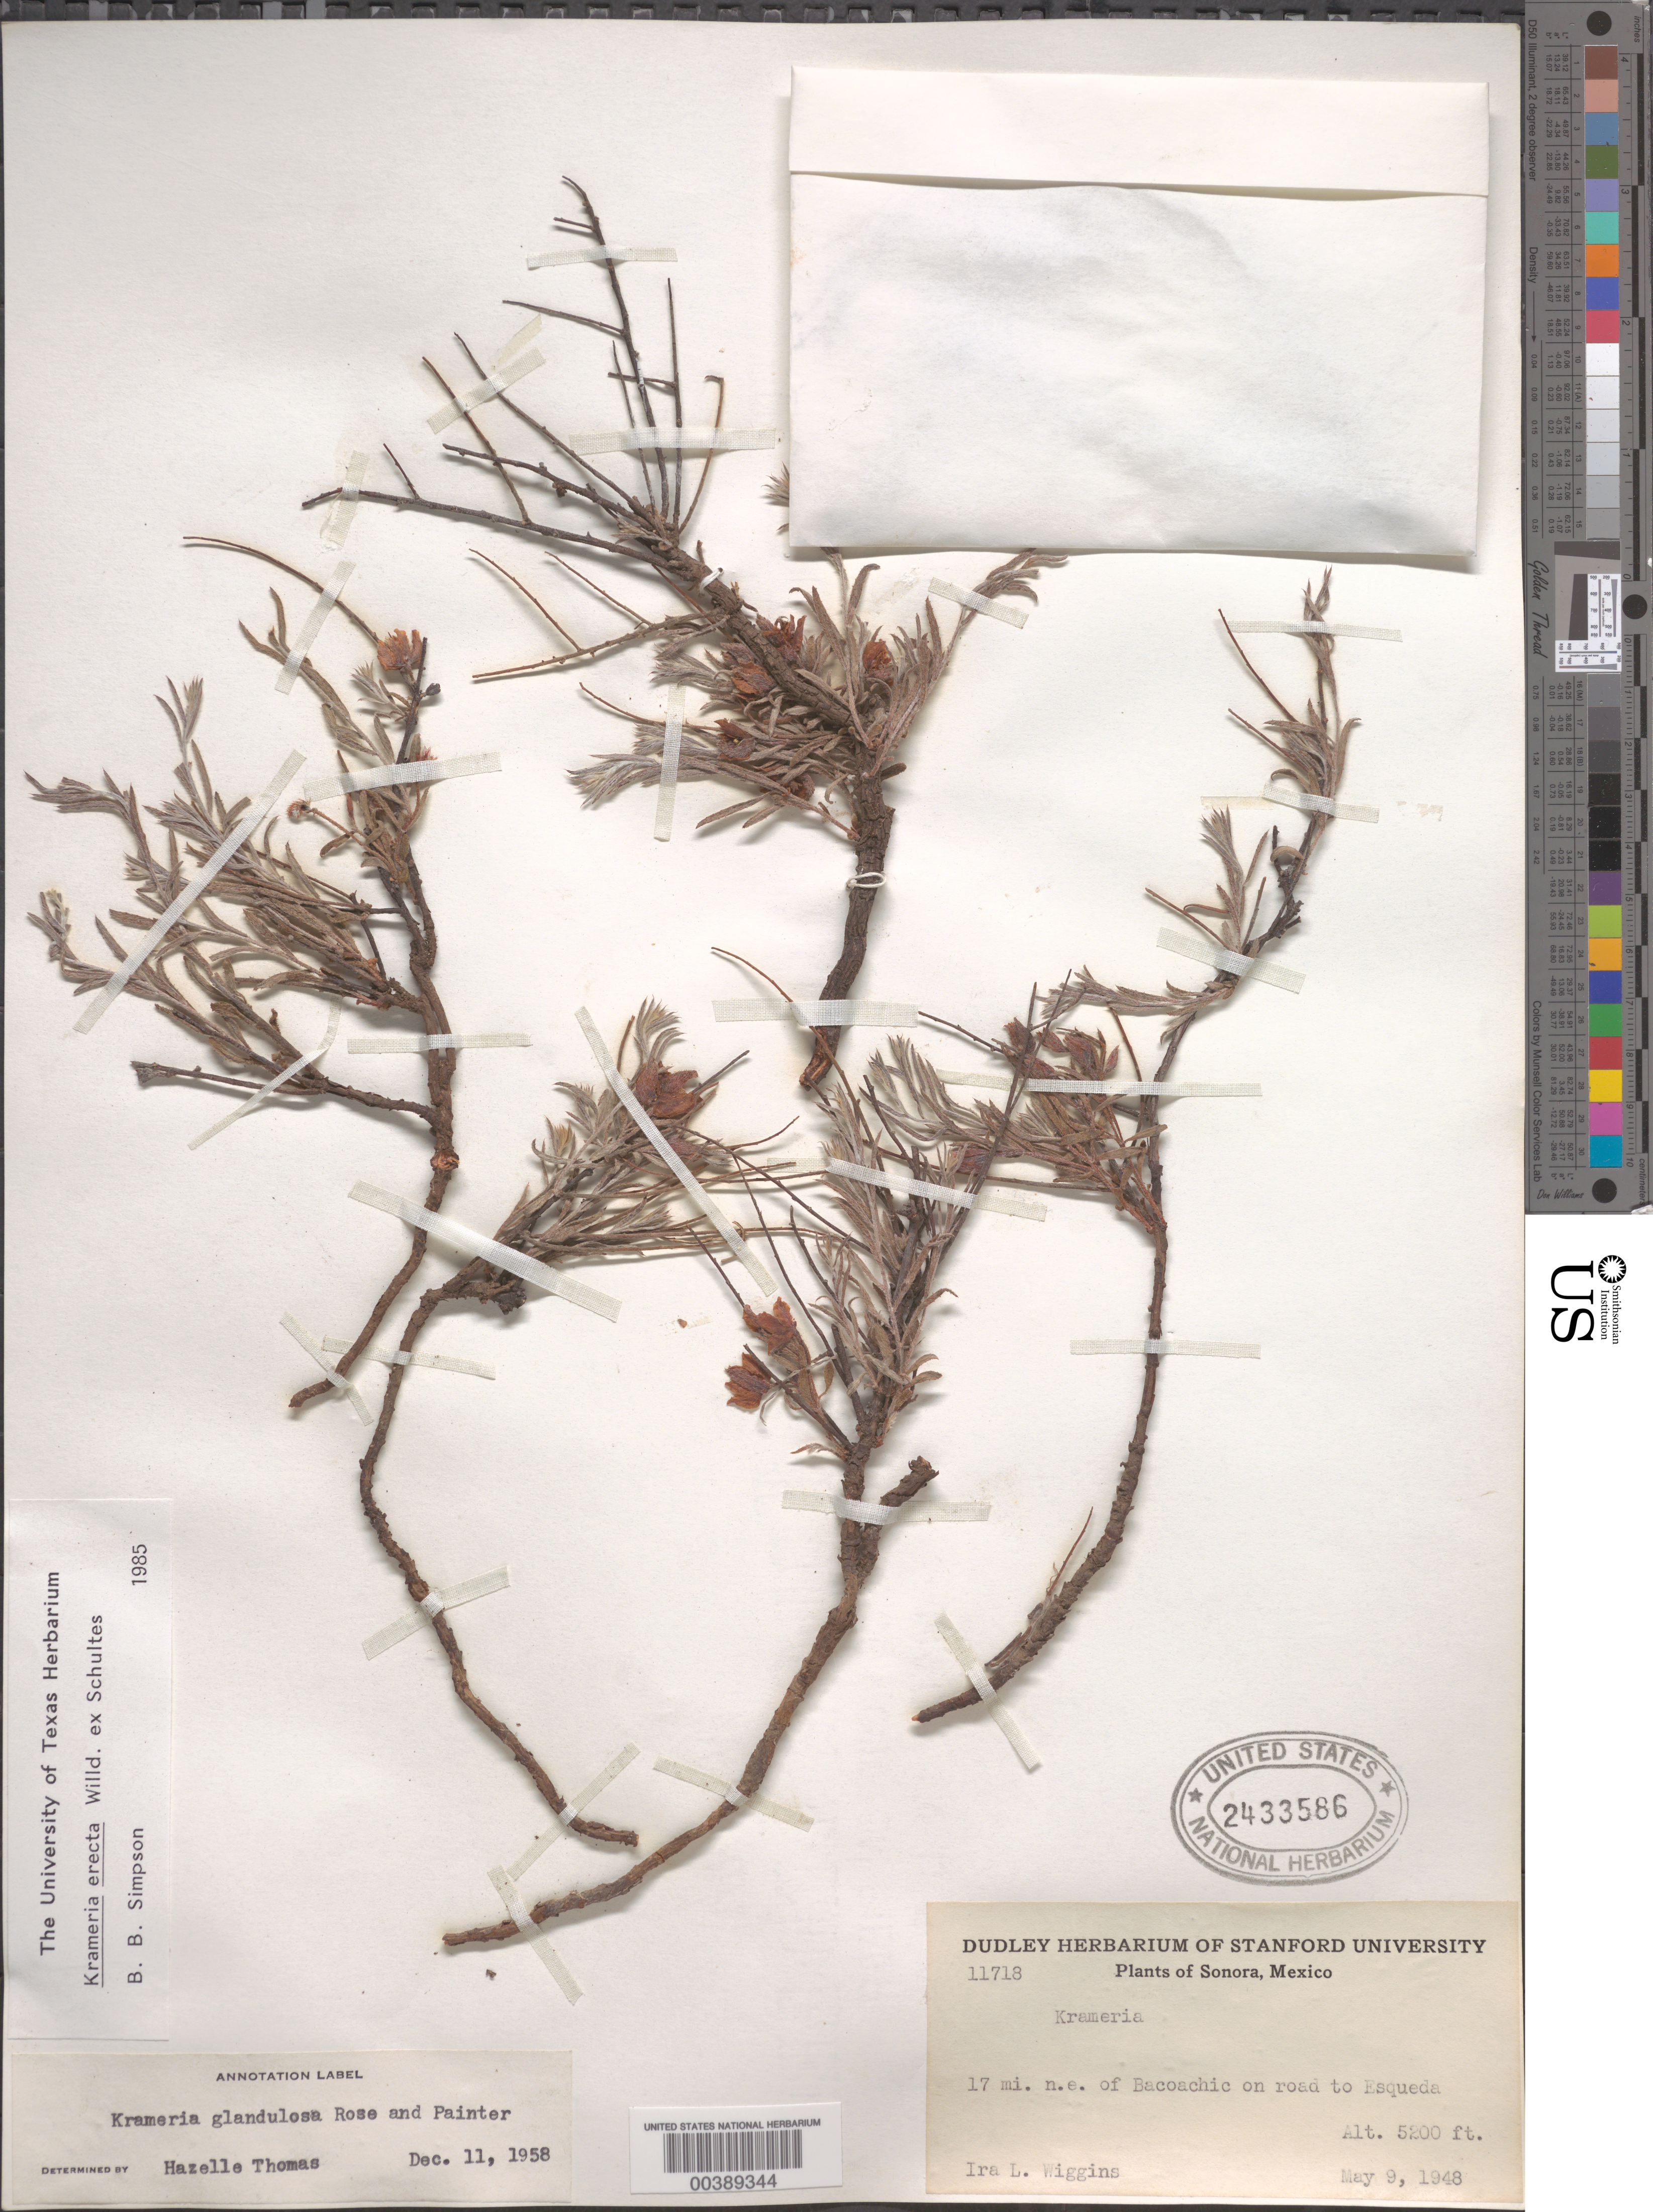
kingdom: Plantae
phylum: Tracheophyta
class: Magnoliopsida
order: Zygophyllales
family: Krameriaceae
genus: Krameria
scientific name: Krameria erecta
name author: Willd. ex Schult.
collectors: I. L. Wiggins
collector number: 11718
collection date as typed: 09 May 1948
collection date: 1948-05-09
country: Mexico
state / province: Sonora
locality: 17 mi NE of Bacoachic on road to Esqueda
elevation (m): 1585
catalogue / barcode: US 2433586